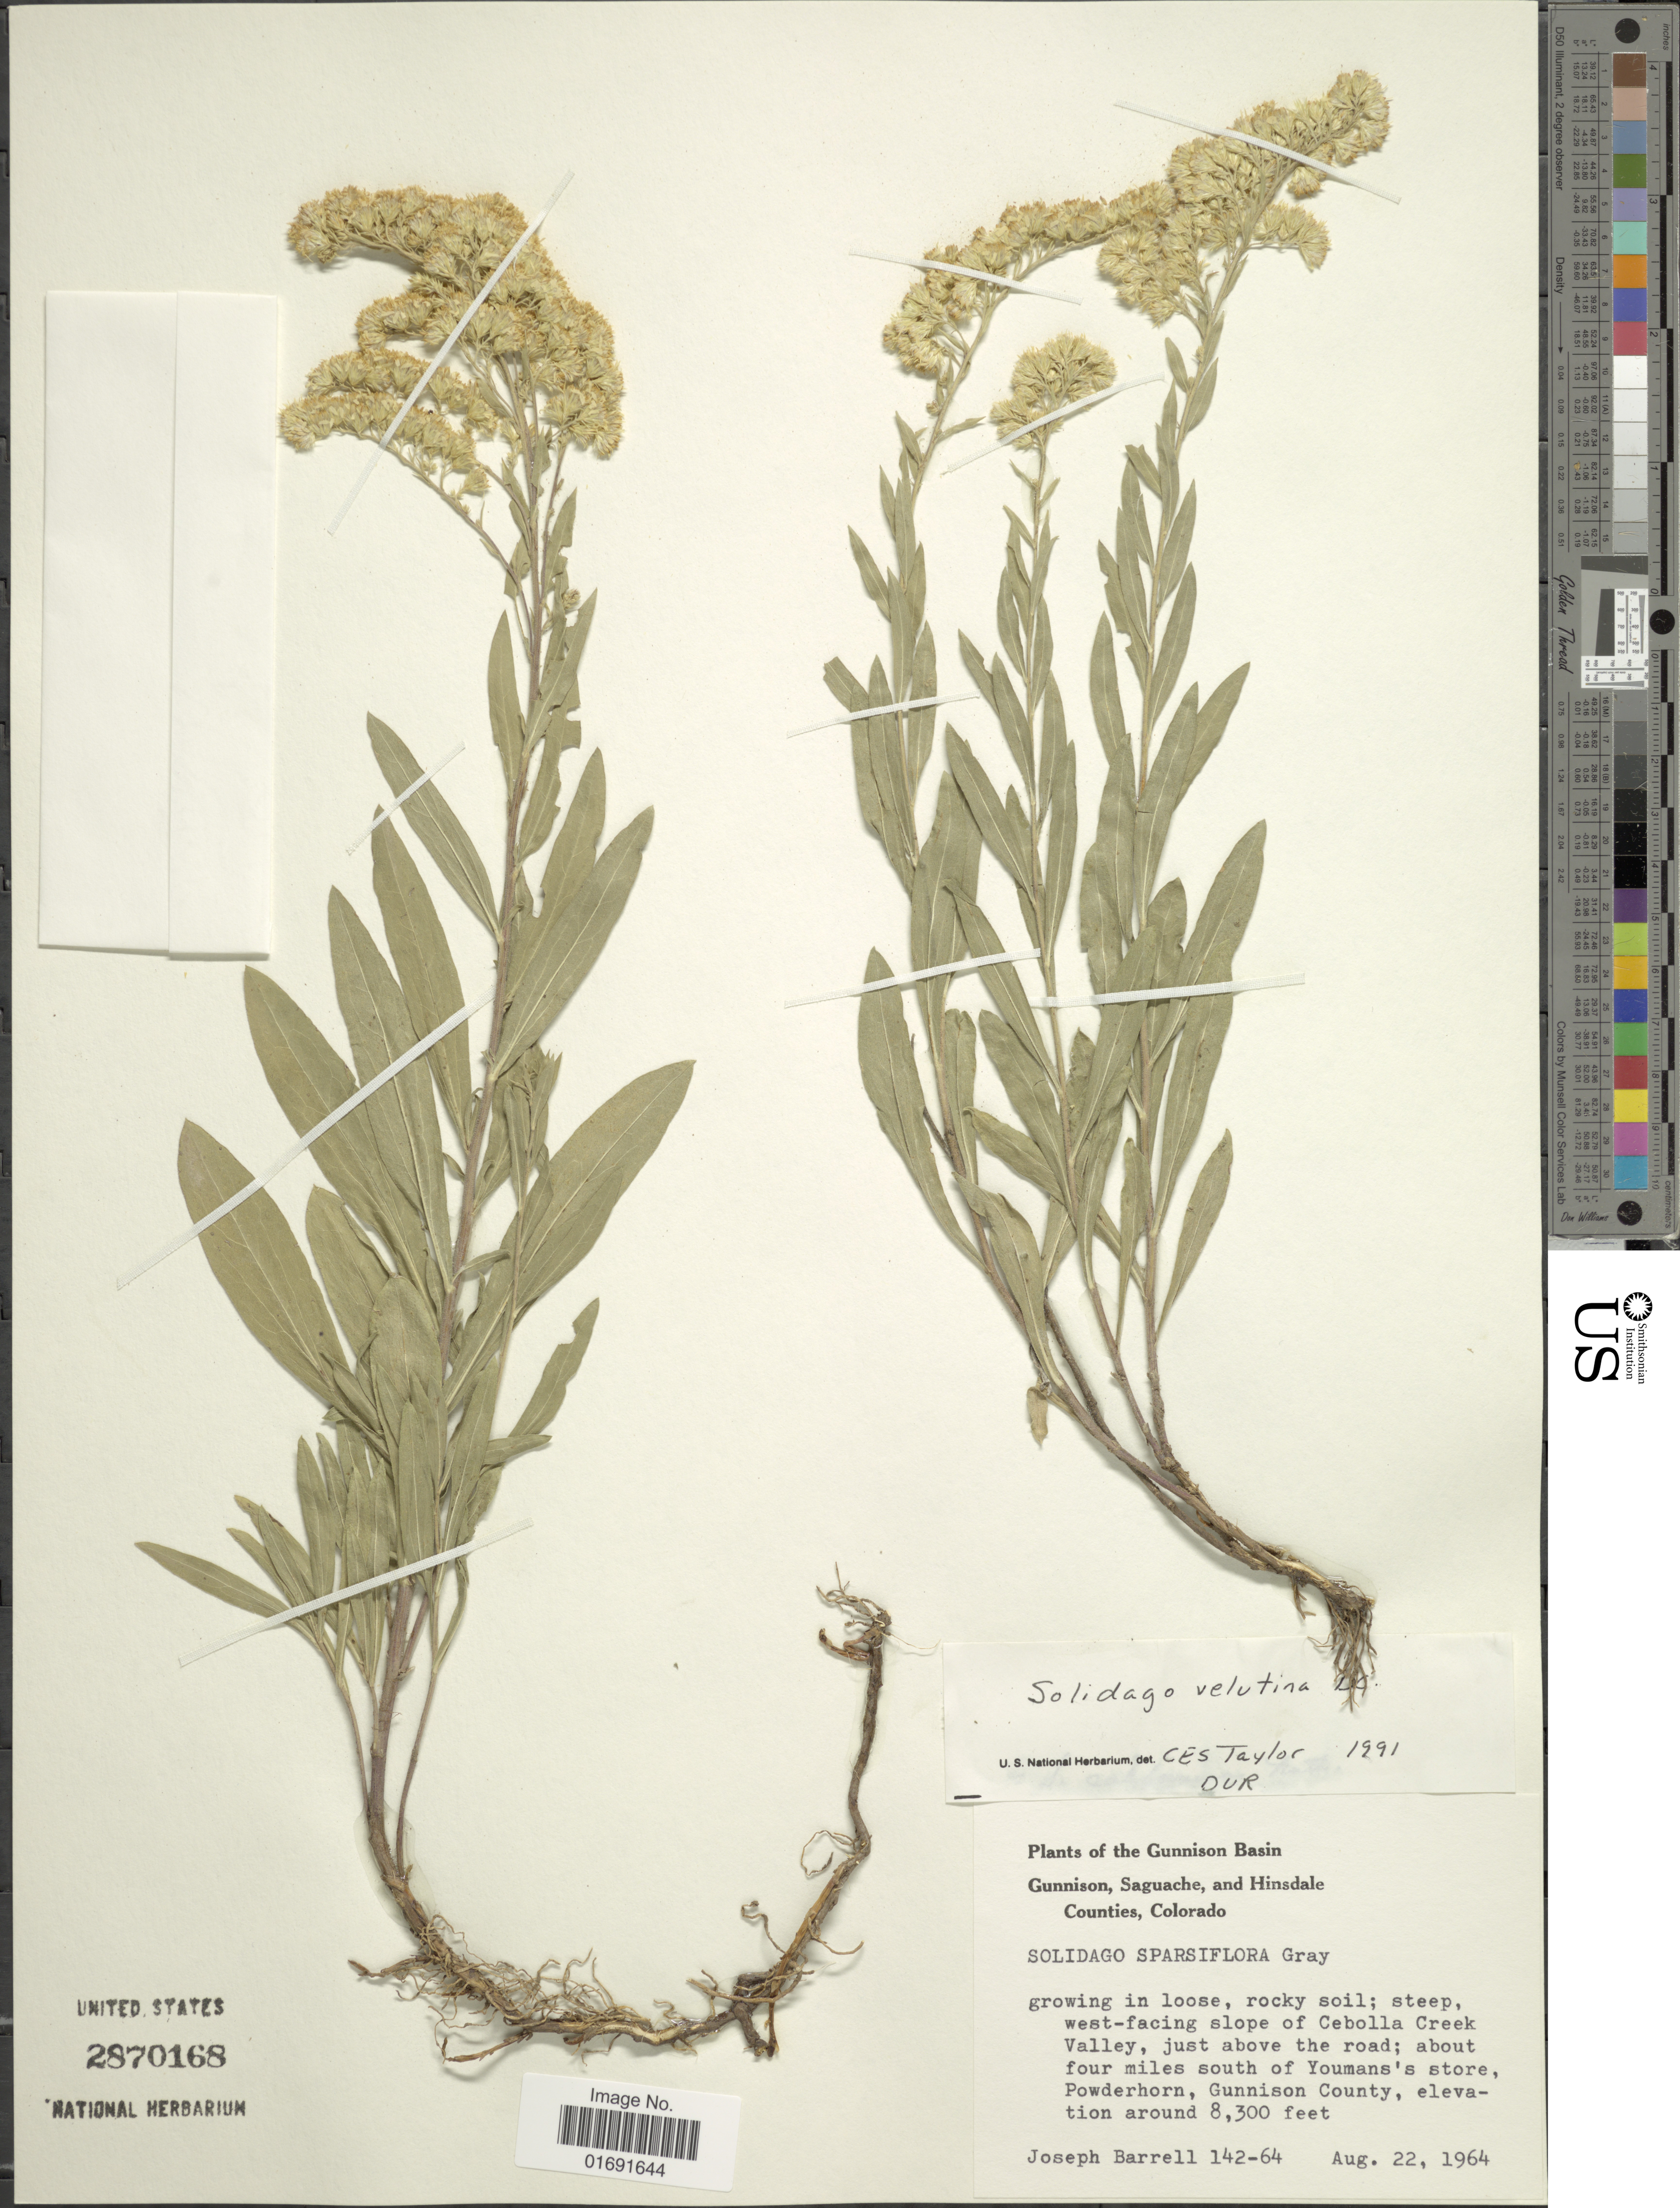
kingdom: Plantae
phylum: Tracheophyta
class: Magnoliopsida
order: Asterales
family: Asteraceae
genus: Solidago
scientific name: Solidago velutina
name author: DC.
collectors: J. Barrell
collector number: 142-64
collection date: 1964-08-22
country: United States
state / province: Colorado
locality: Gunnison Basin, Gunnison, Saguache, and Hinsdale Counties, west-facing slope of Cebolla Creek Valley, just above the road, about four miles south of Youmans's store, Powderhorn, Gunnison County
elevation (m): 2530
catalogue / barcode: US 2870168